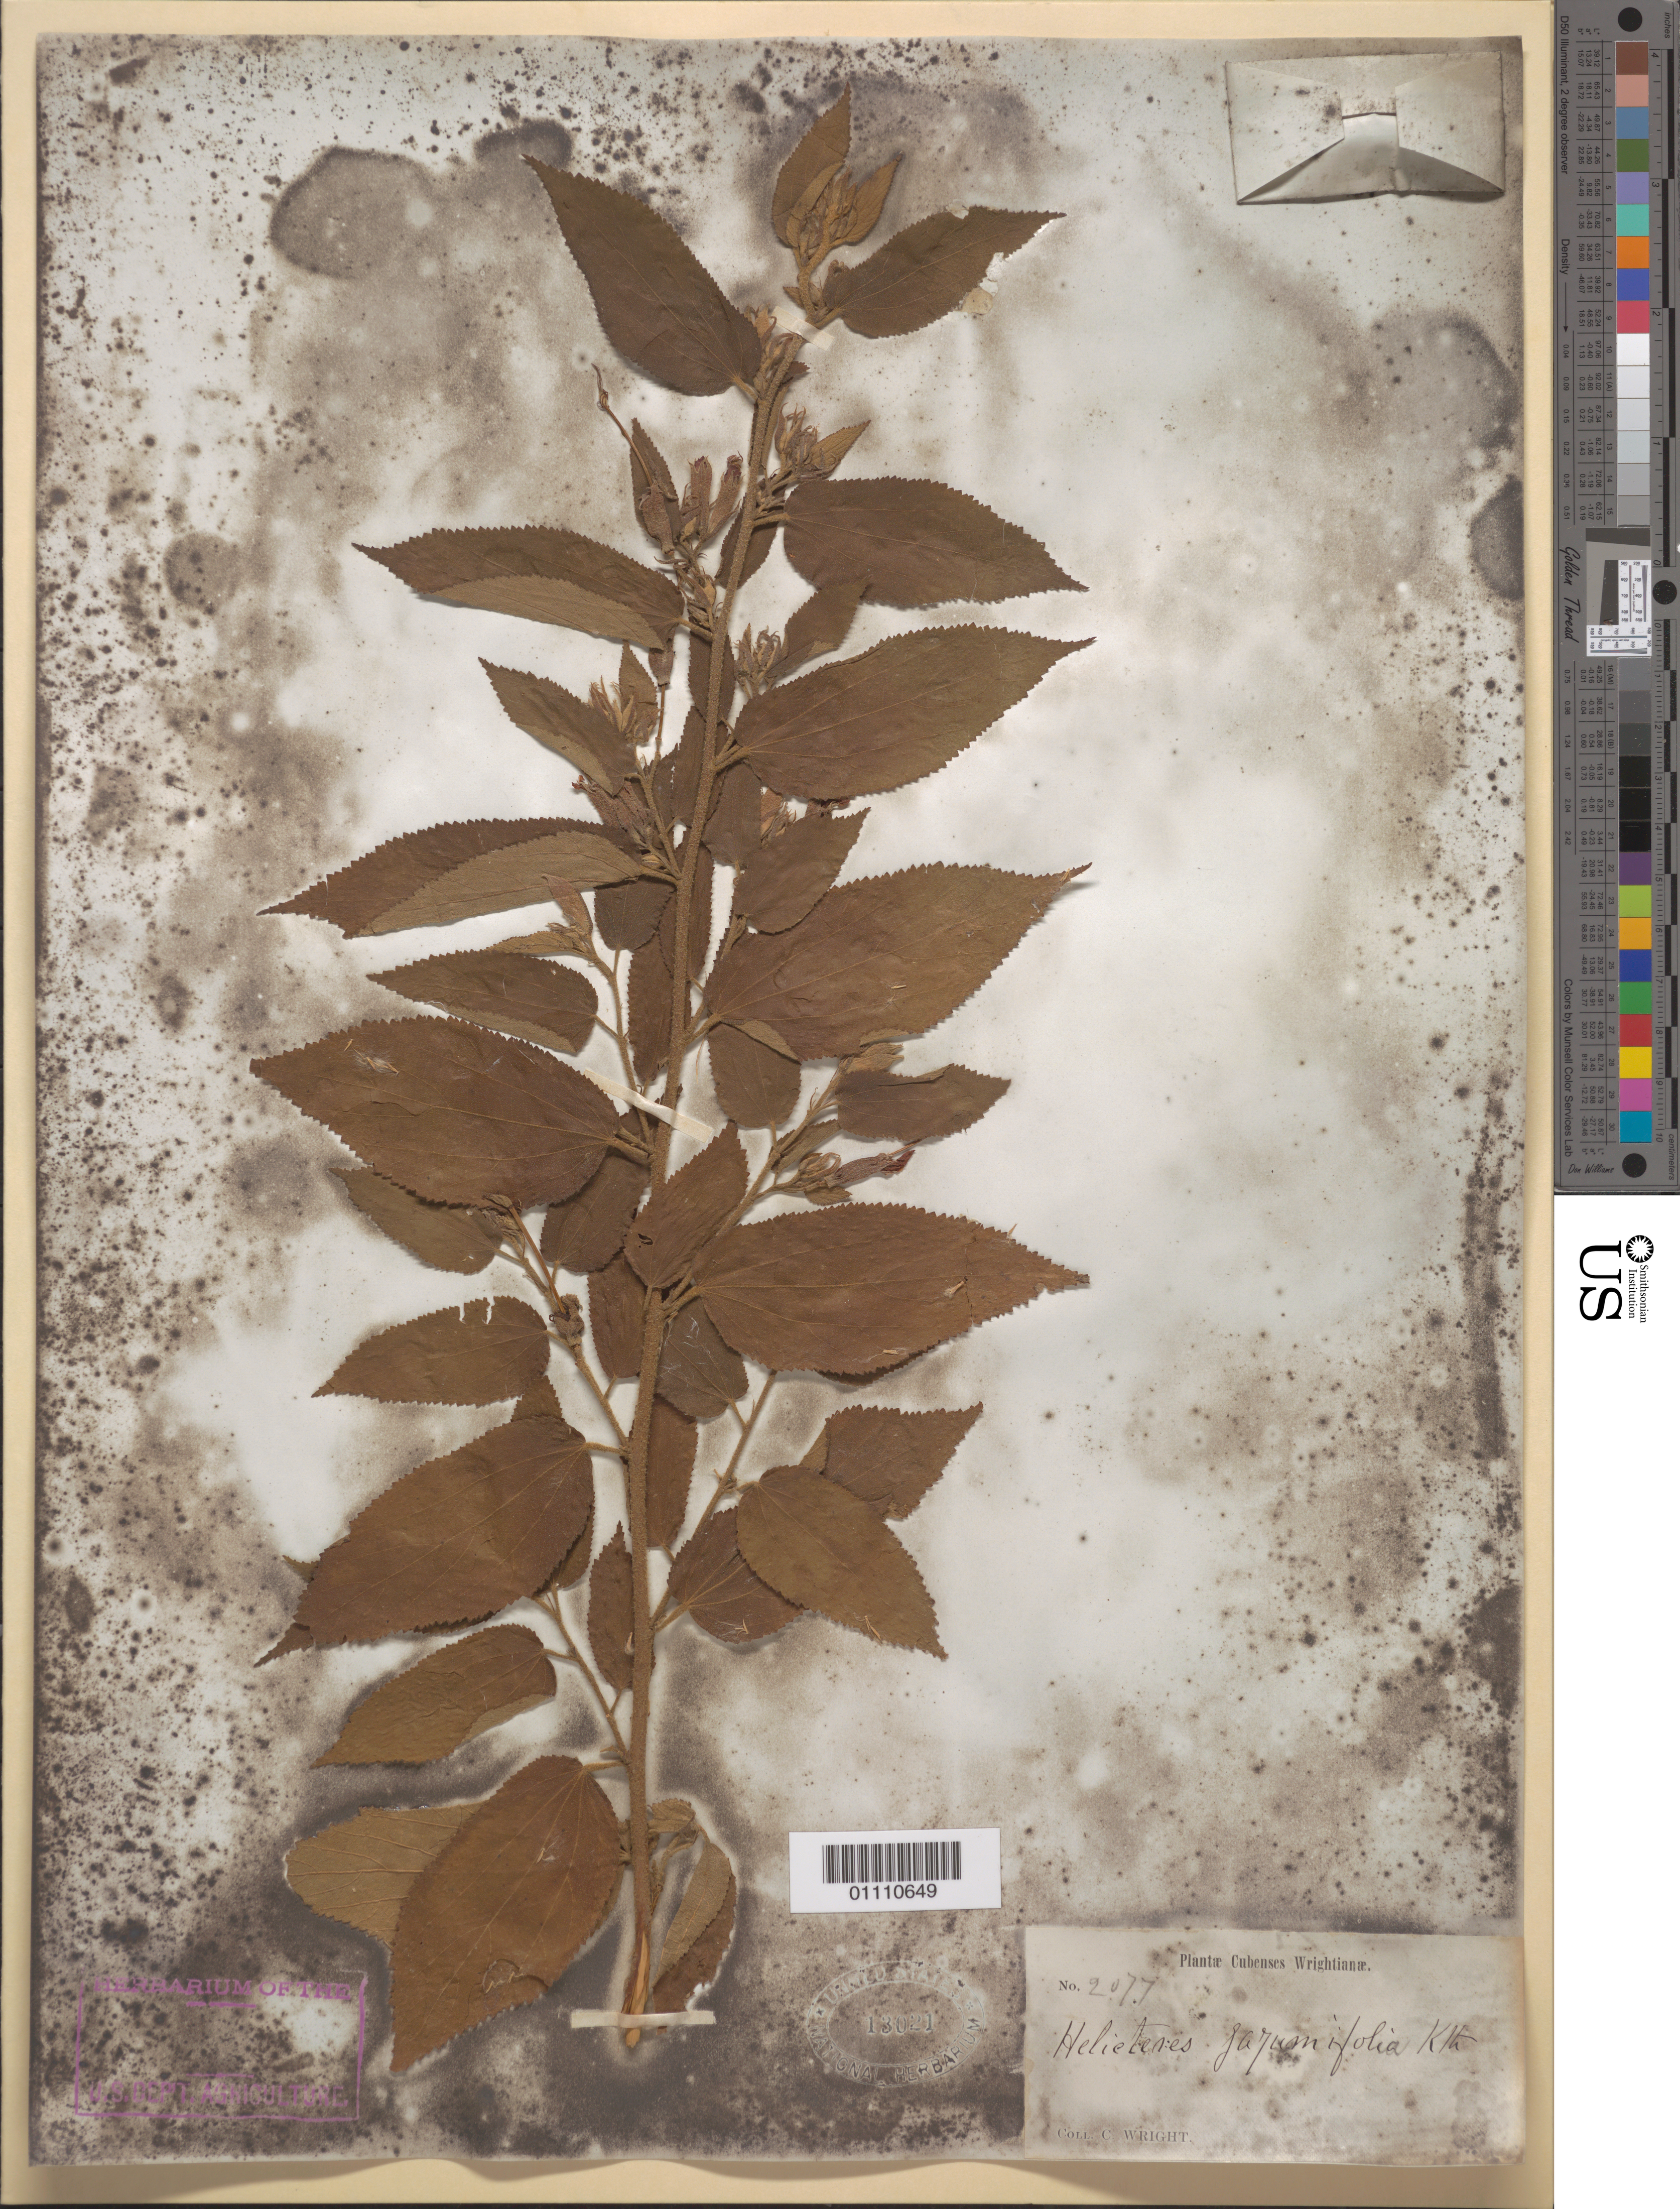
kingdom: Plantae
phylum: Tracheophyta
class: Magnoliopsida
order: Malvales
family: Malvaceae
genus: Helicteres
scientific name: Helicteres guazumifolia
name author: Kunth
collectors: C. Wright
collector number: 2077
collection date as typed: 1800 to 1899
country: Cuba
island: Cuba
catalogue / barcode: US 13021